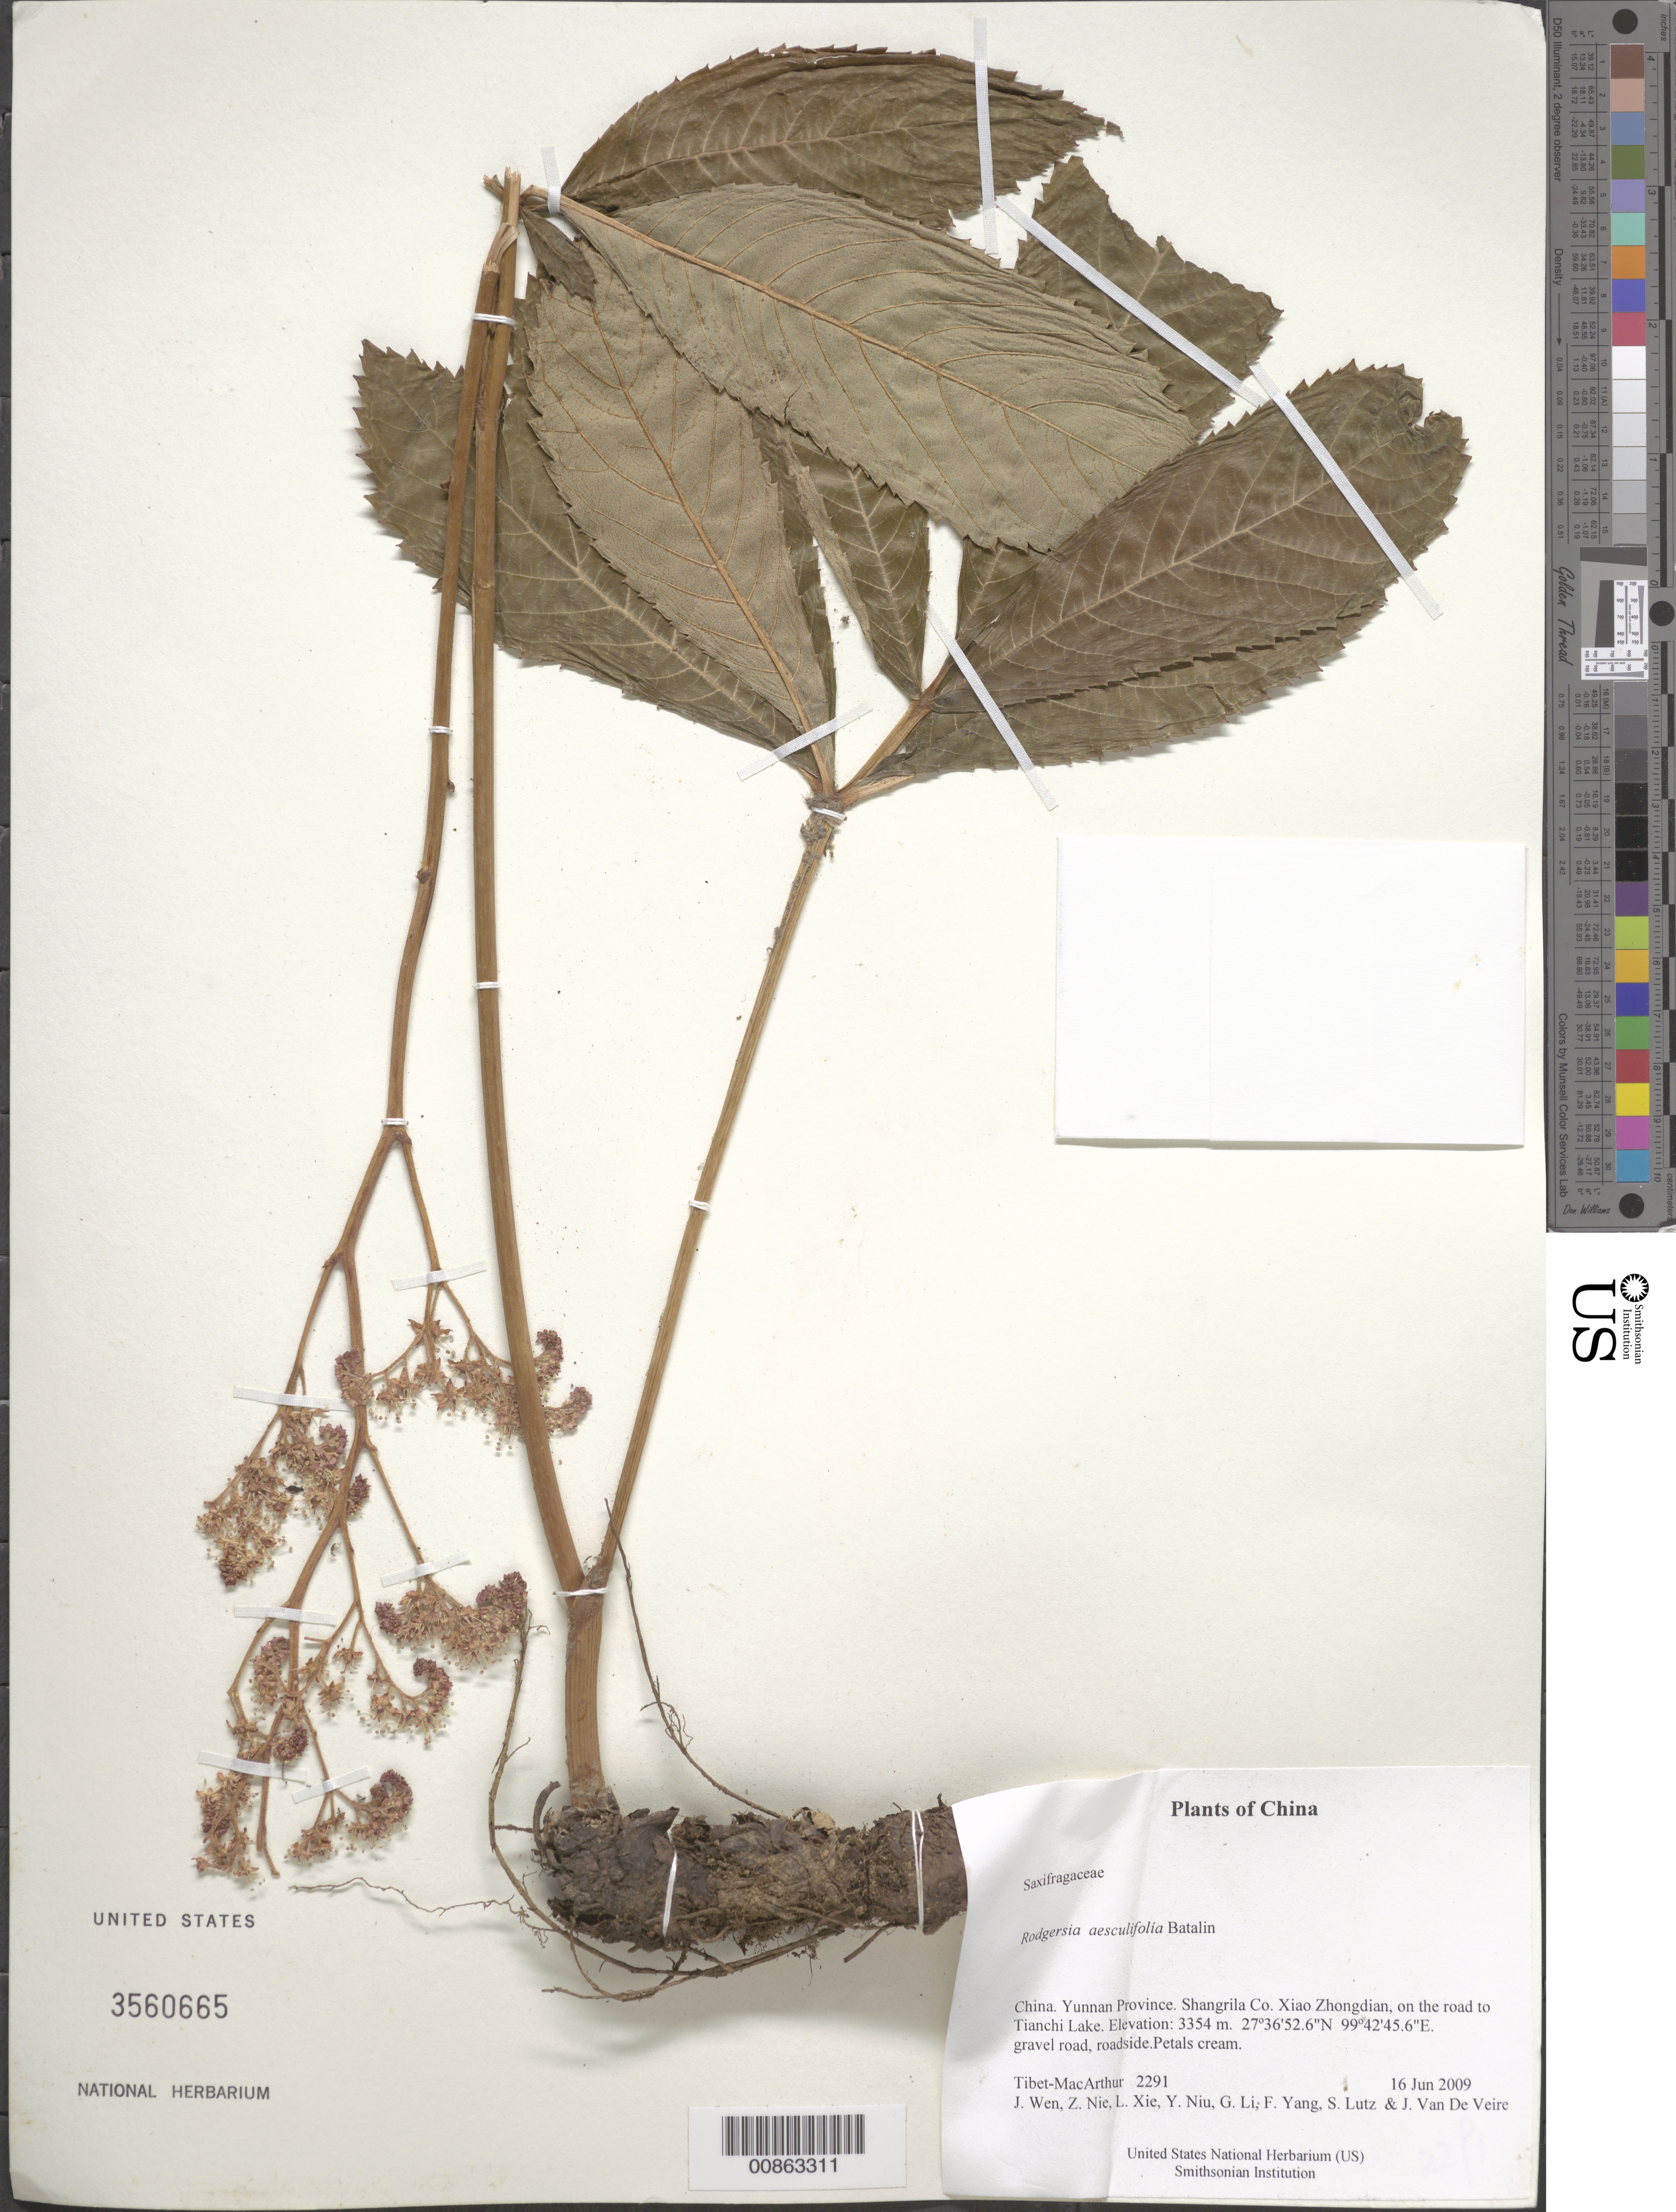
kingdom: Plantae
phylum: Tracheophyta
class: Magnoliopsida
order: Saxifragales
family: Saxifragaceae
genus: Rodgersia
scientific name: Rodgersia aesculifolia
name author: Batalin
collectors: Tibet-MacArthur, J. Wen, Z. Nie, L. Xie & et al.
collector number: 2291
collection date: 2009-06-16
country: China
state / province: Yunnan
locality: Shangrila Co. Xiao Zhongdian, on the road to Tianchi Lake.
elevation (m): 3354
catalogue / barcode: US 3560665